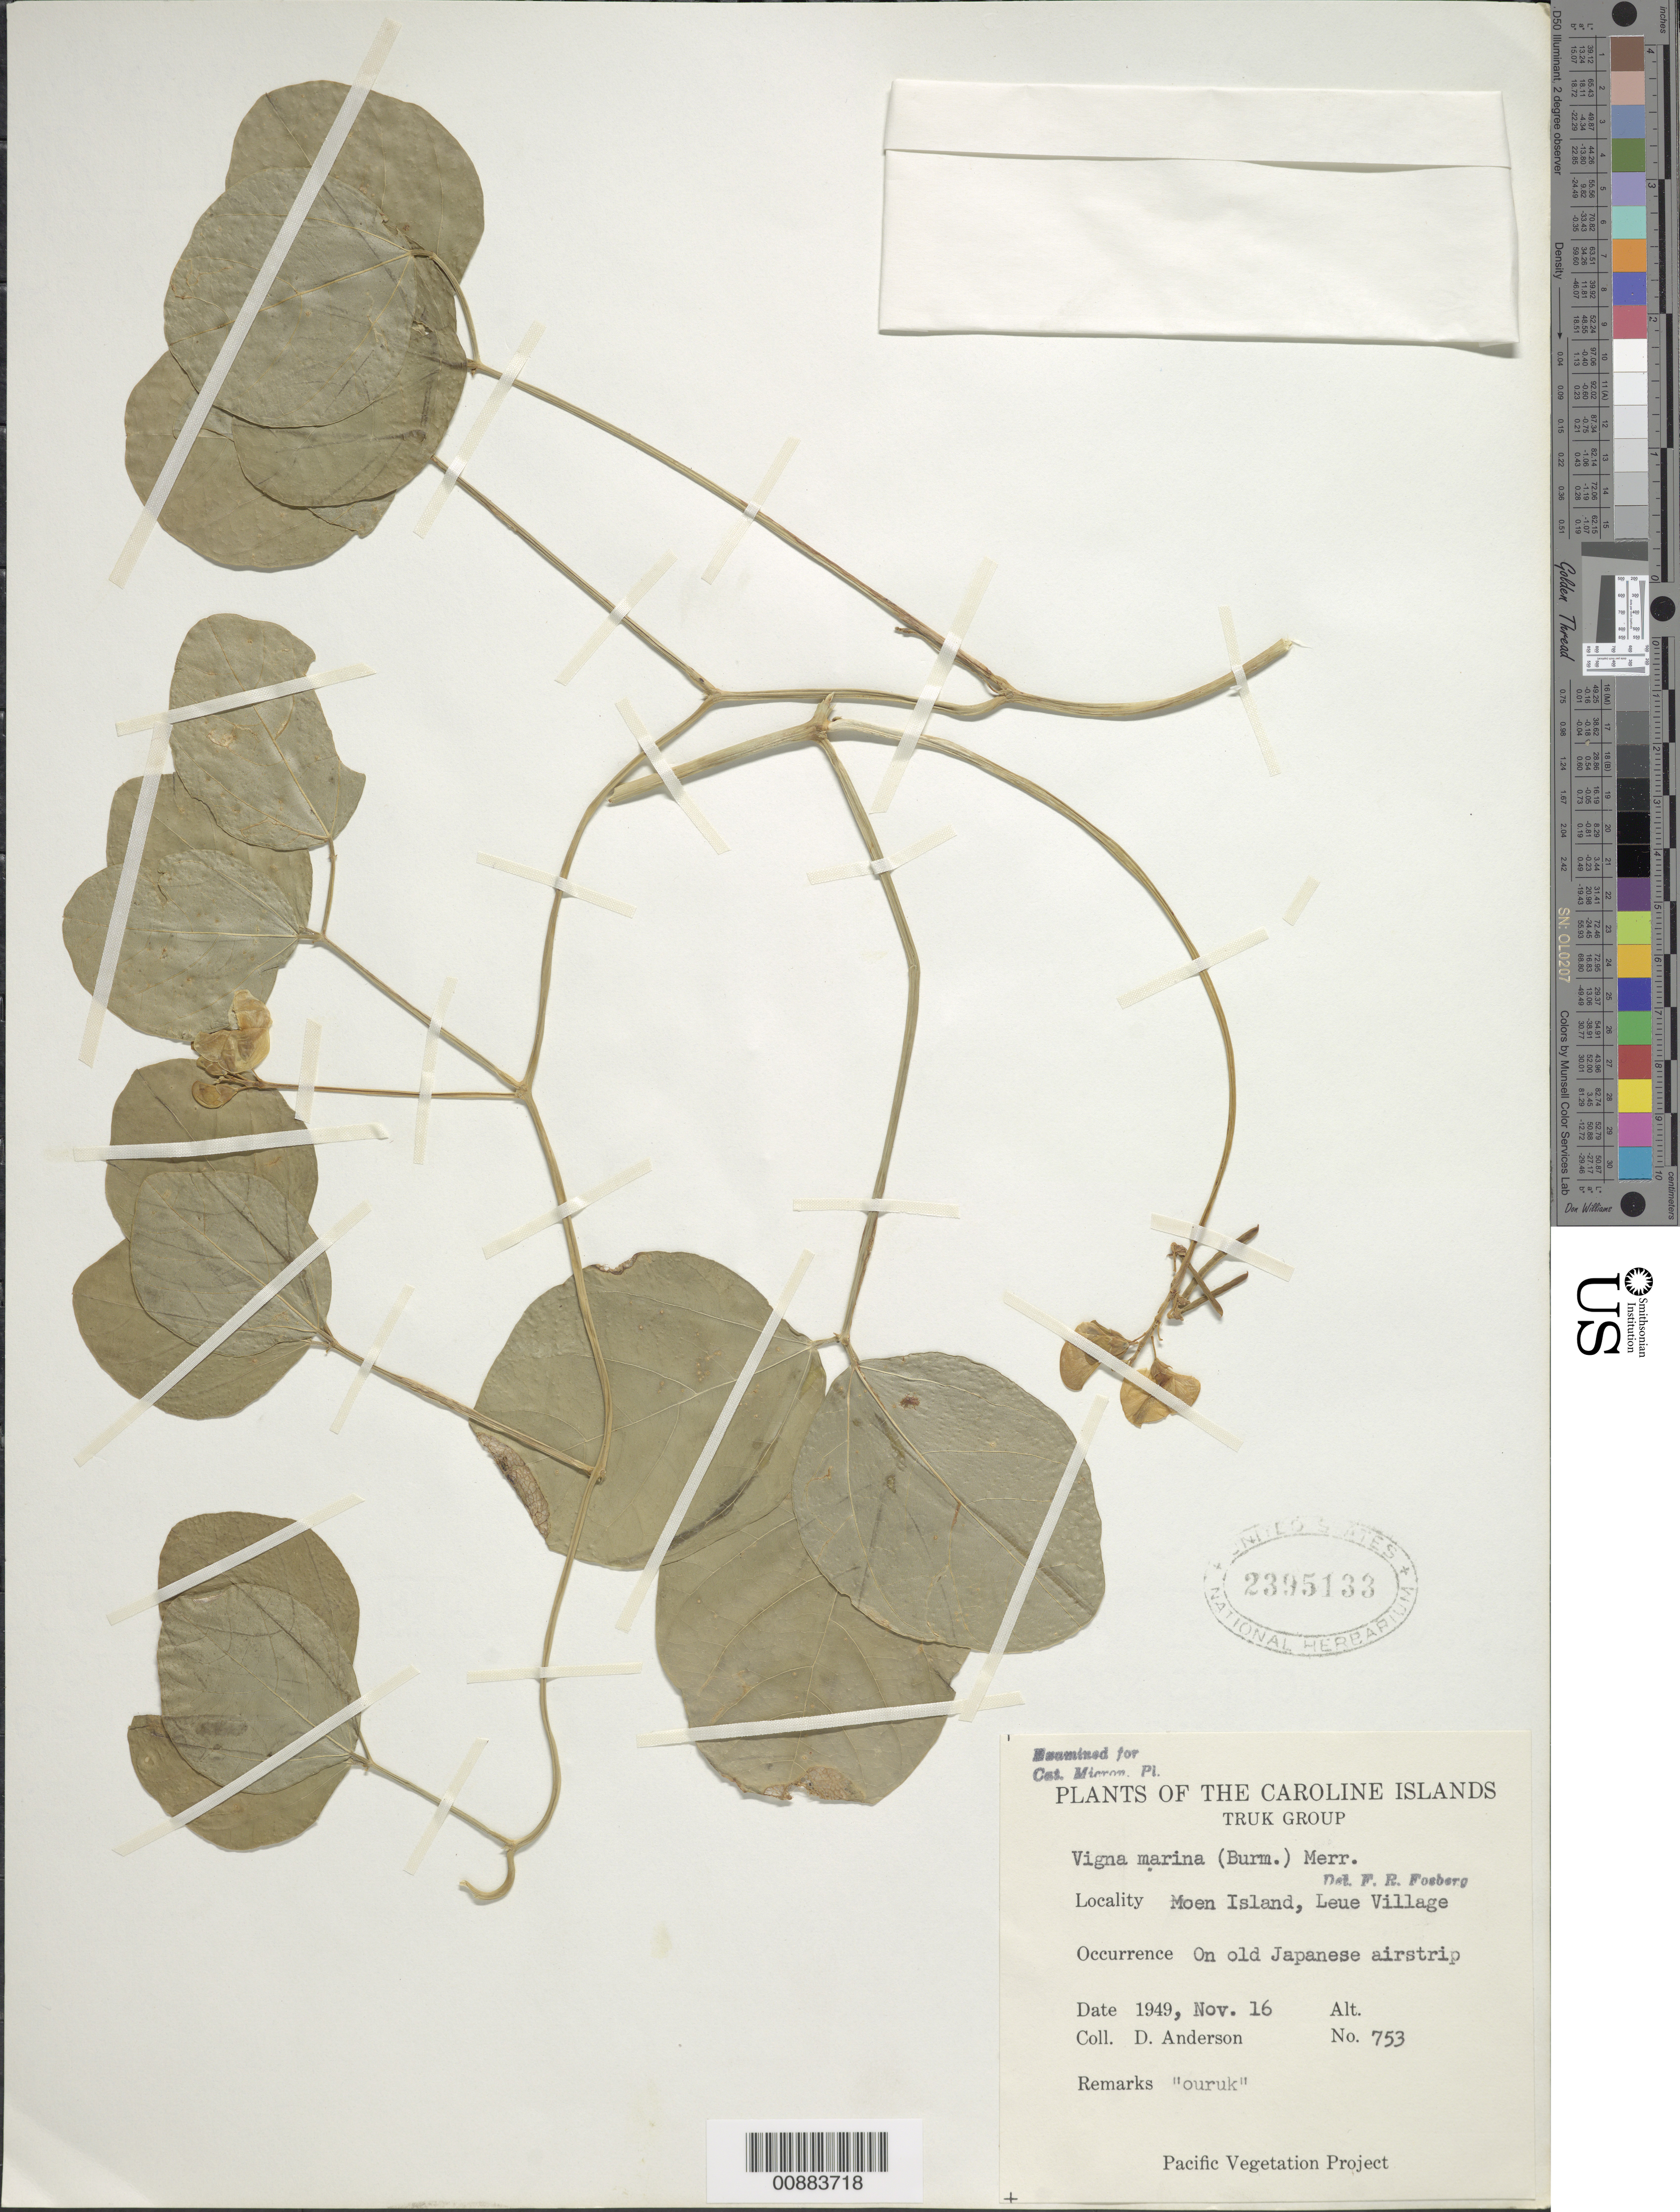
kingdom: Plantae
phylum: Tracheophyta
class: Magnoliopsida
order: Fabales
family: Fabaceae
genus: Vigna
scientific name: Vigna marina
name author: (Burm.) Merr.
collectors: D. Anderson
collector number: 753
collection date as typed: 16 Nov 1949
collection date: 1949-11-16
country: Micronesia, Federated States of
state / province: Truk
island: Moen [Wono]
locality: Moen Island, Leue Village, Truk Is.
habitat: On old Japanese airstrip.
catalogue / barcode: US 2395133